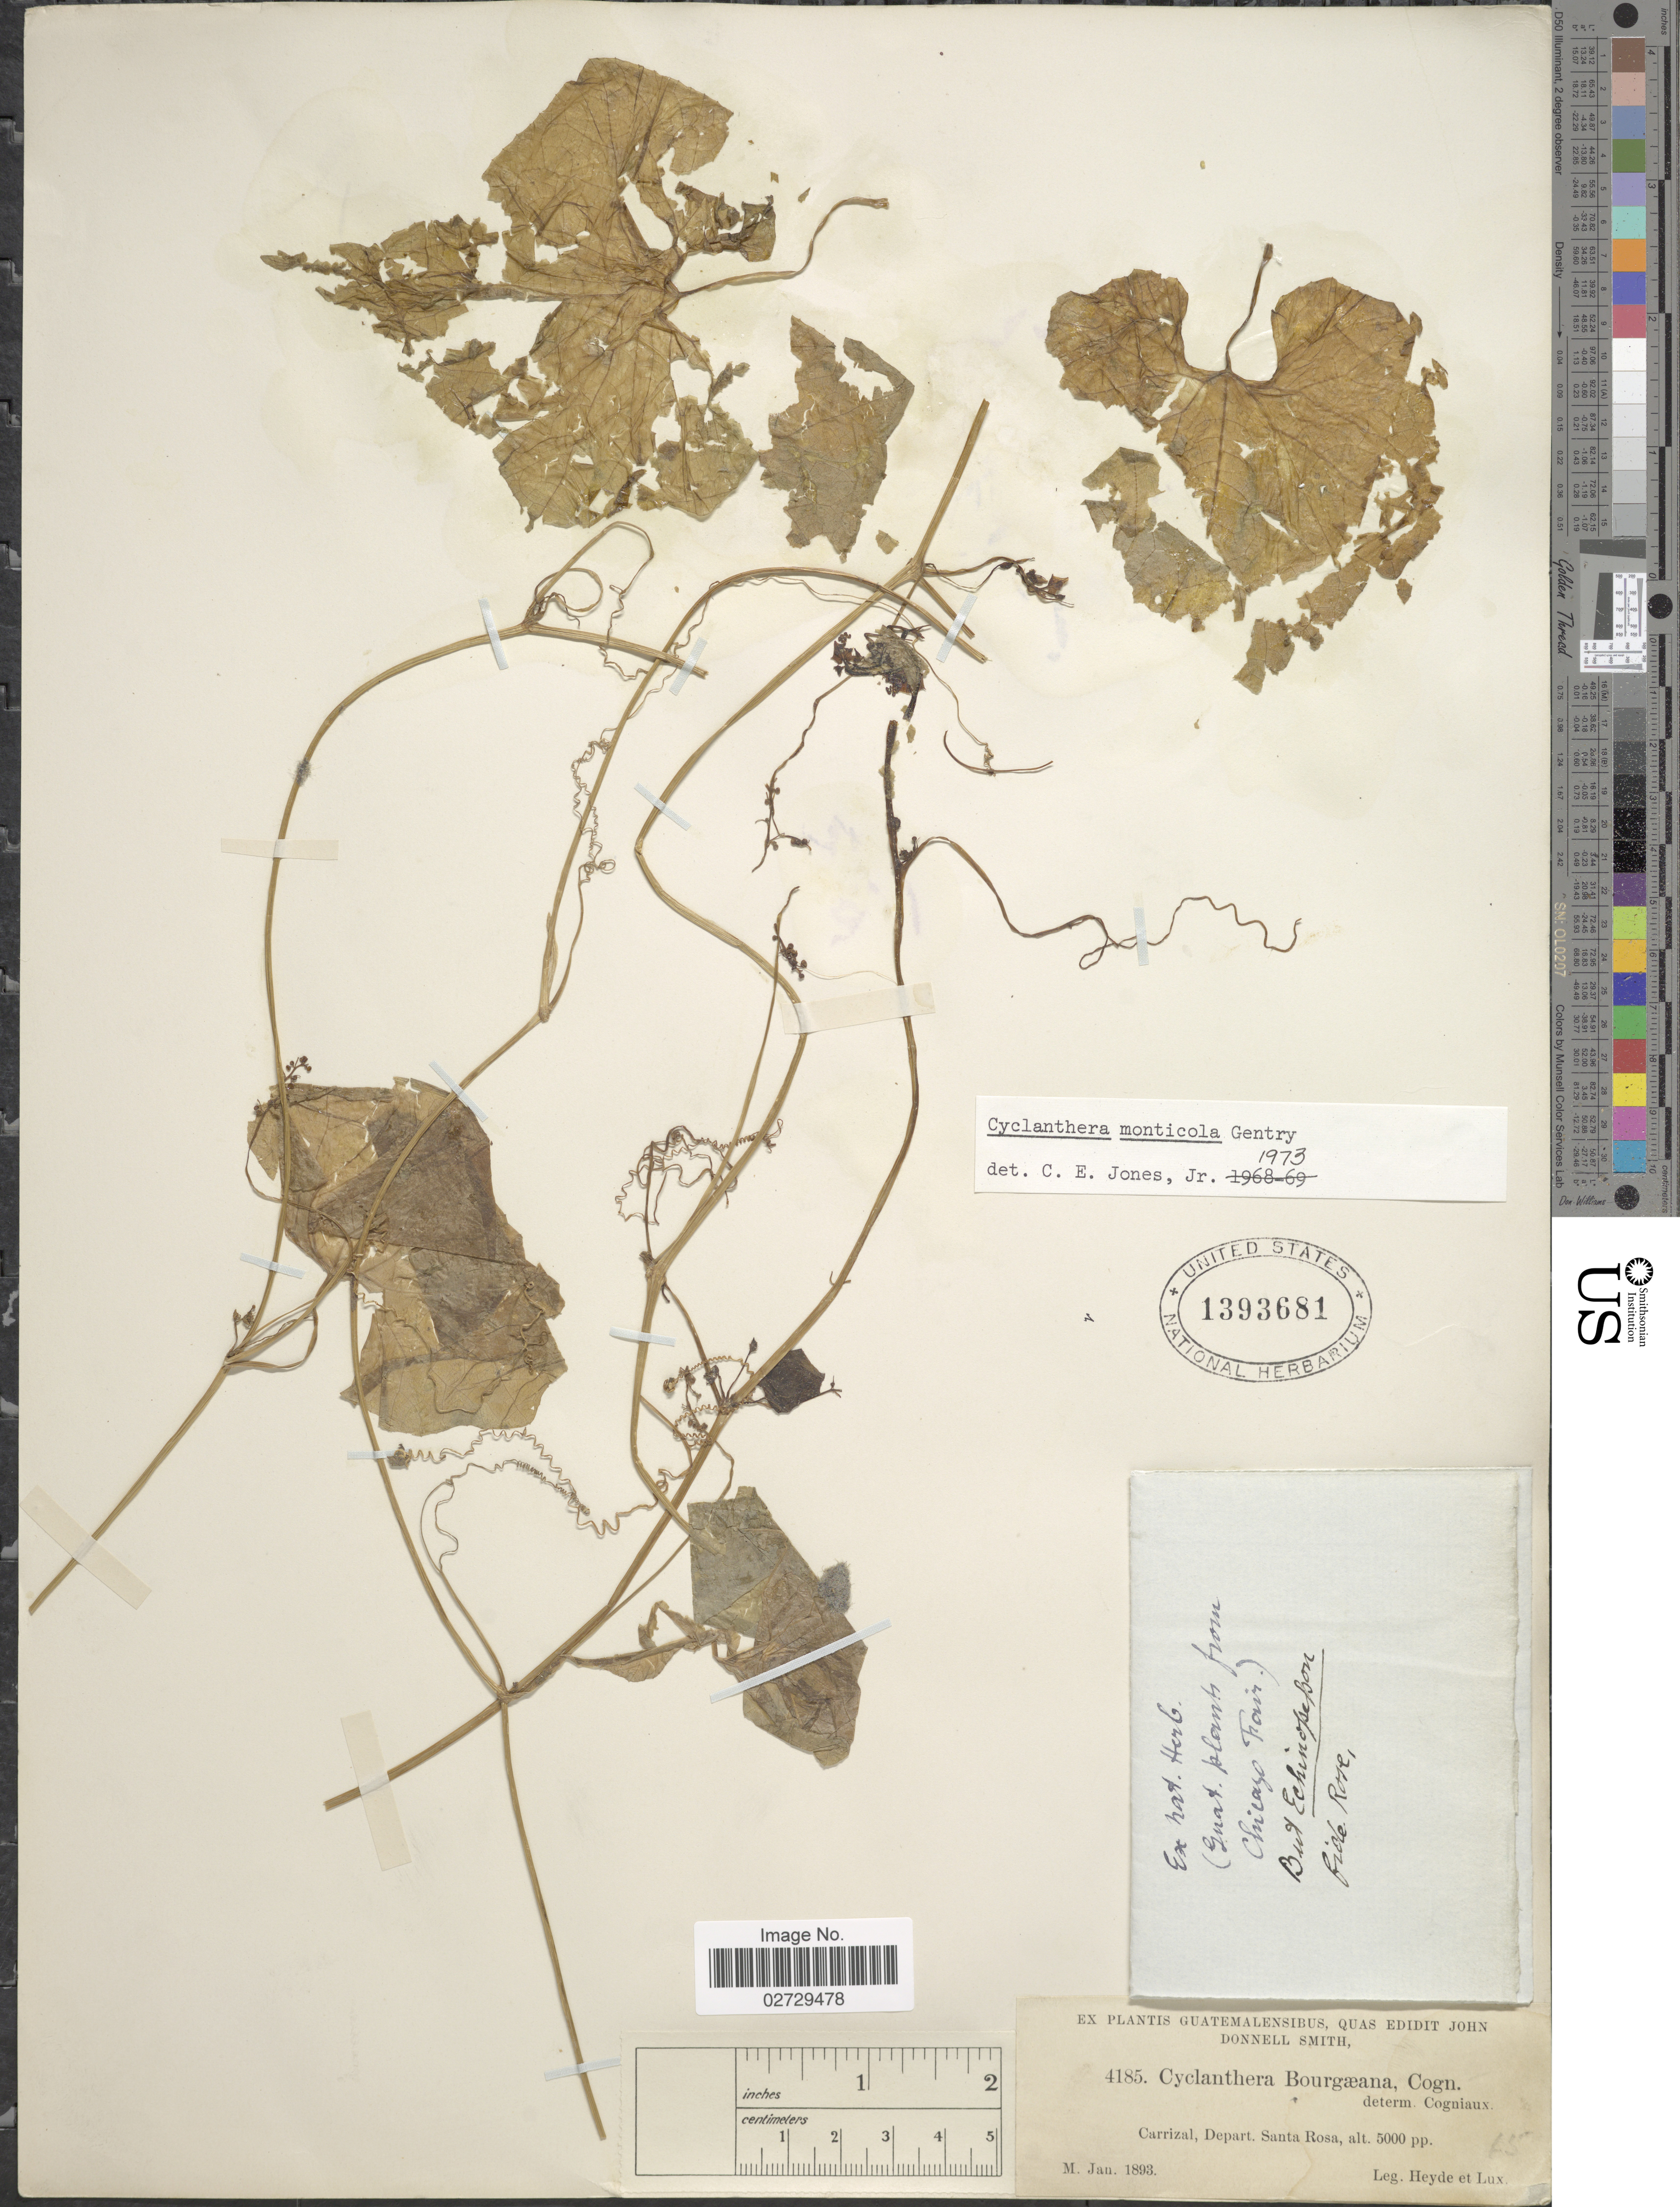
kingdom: Plantae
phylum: Tracheophyta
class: Magnoliopsida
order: Cucurbitales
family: Cucurbitaceae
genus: Cyclanthera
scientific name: Cyclanthera monticola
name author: Gentry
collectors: Heyde & Lux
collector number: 4185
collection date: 1893-01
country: Guatemala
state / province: Santa Rosa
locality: Carrizal, Depart. Santa Rosa.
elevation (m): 1524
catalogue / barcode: US 1393681